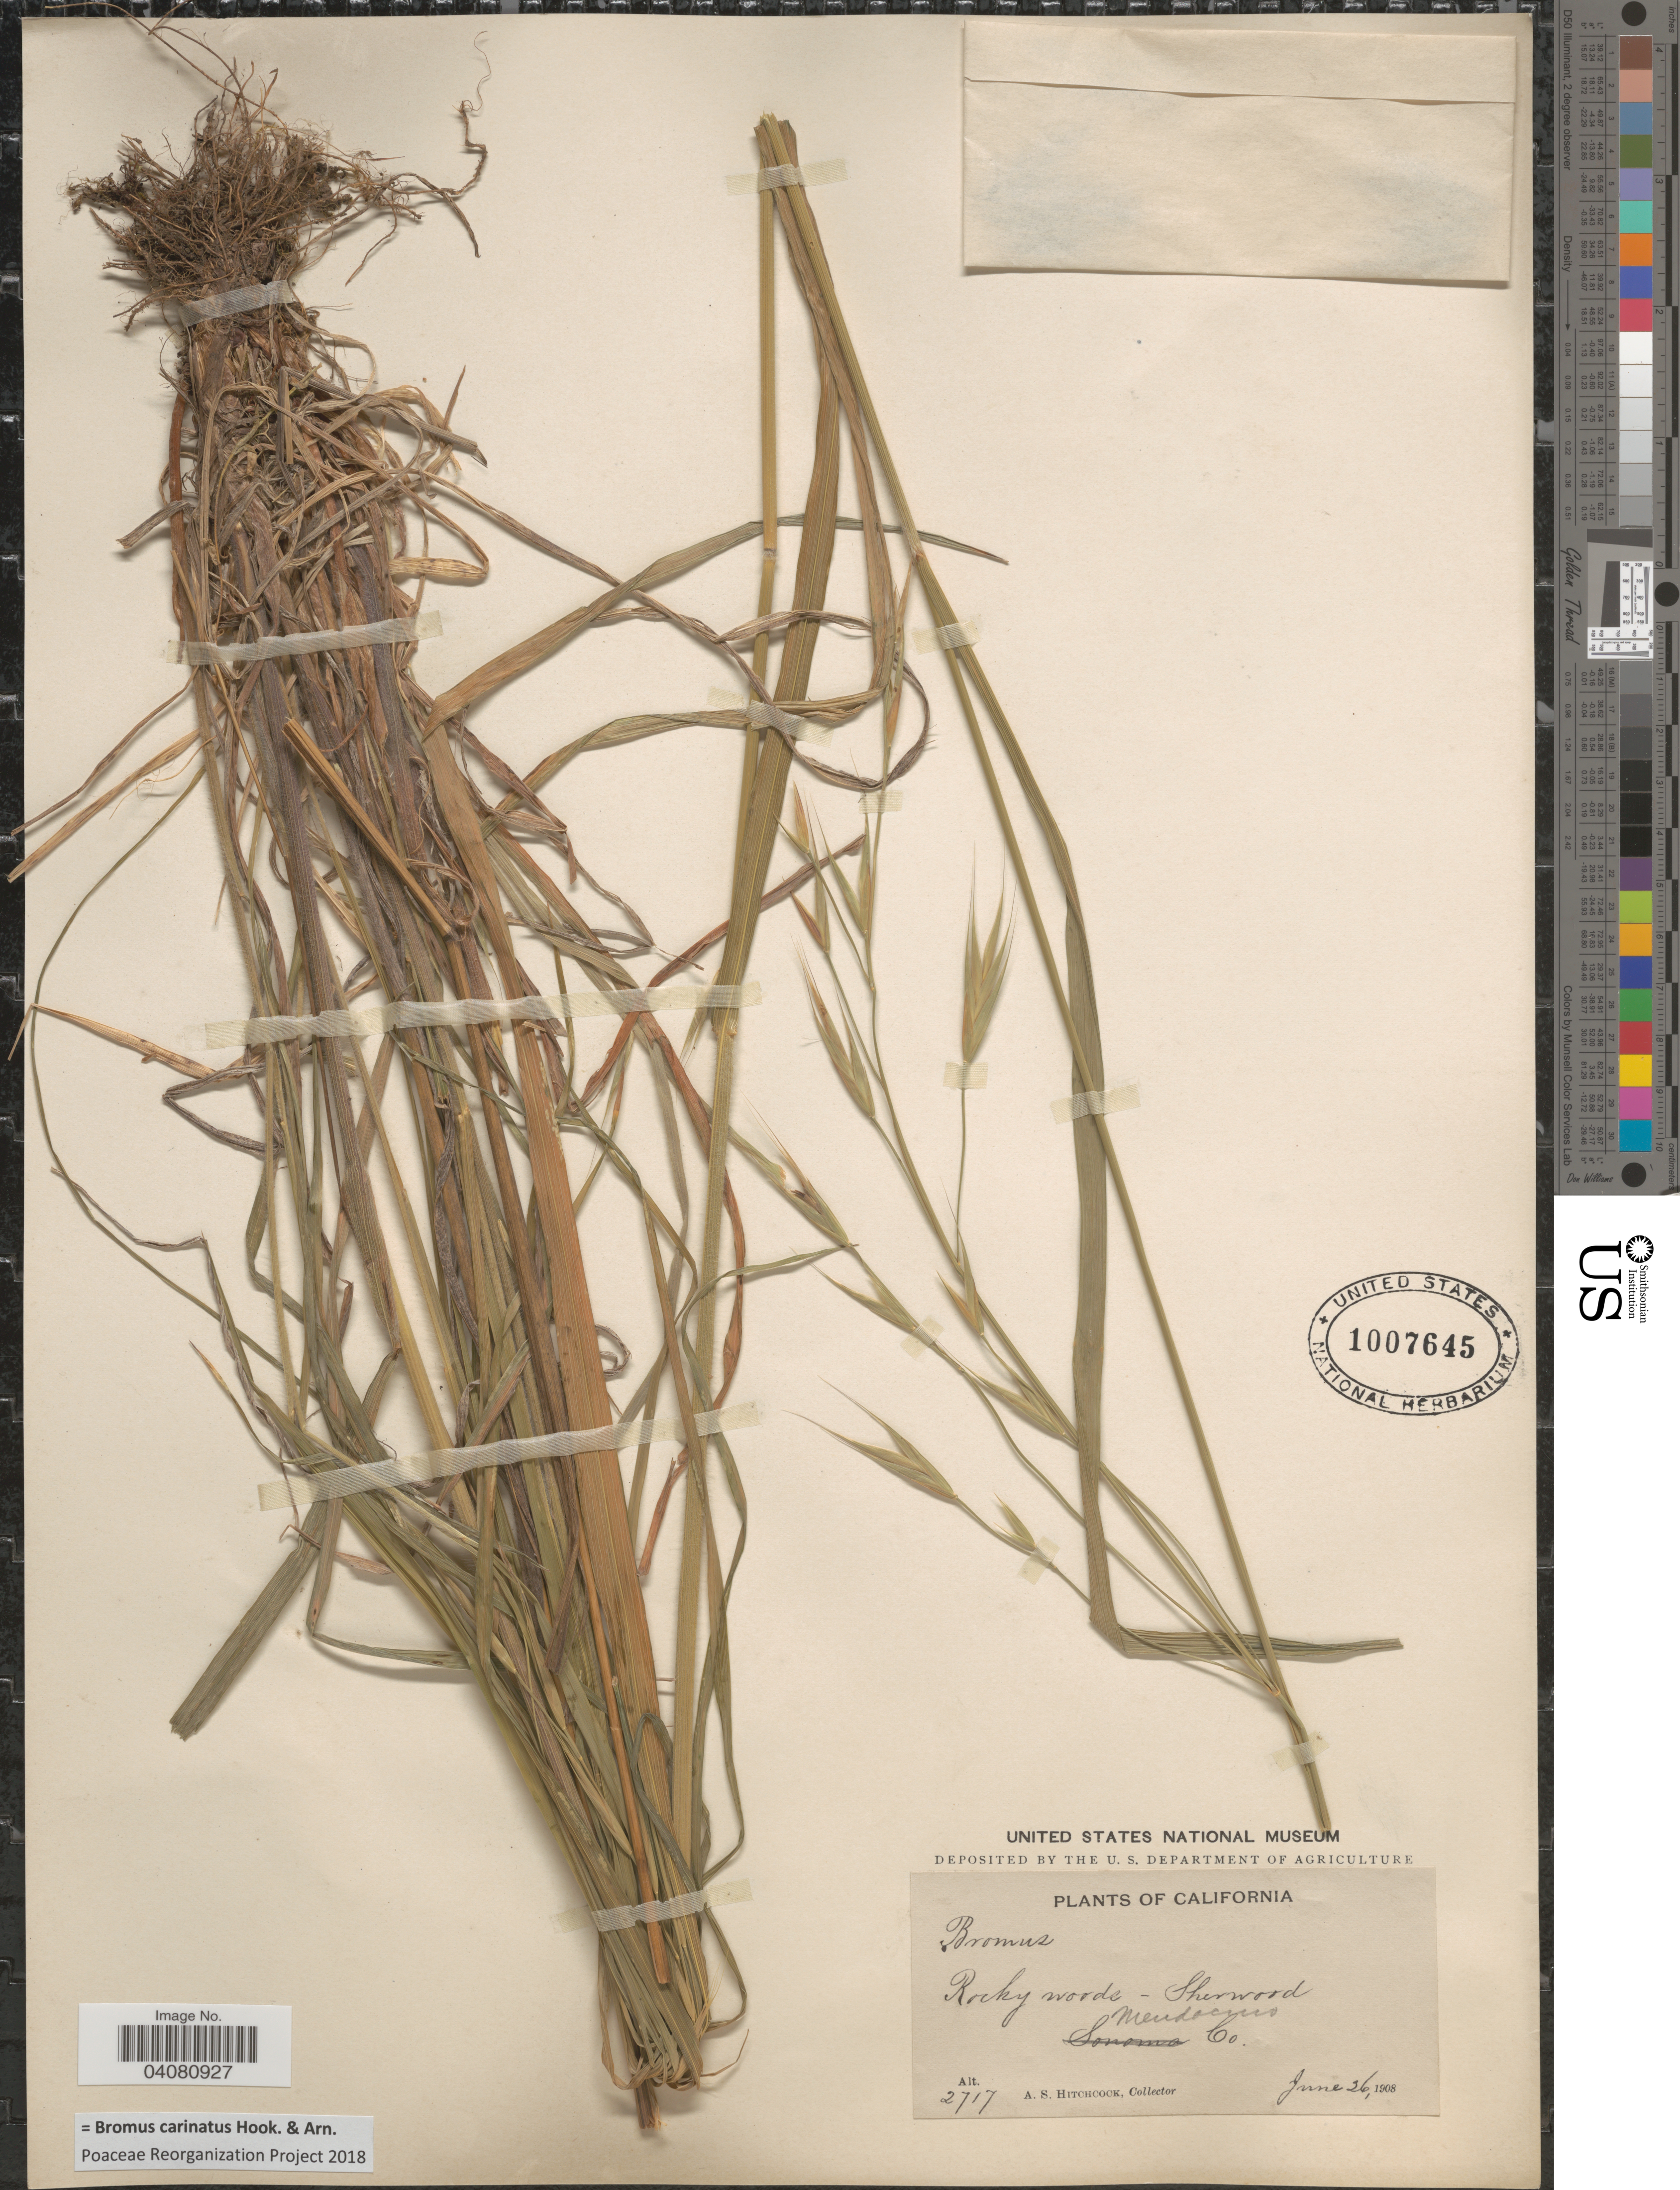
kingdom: Plantae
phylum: Tracheophyta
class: Liliopsida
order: Poales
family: Poaceae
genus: Bromus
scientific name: Bromus carinatus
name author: Hook. & Arn.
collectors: A. S. Hitchcock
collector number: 2717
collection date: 1908-06-26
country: United States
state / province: California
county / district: Mendocino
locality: Rocky woods - Sherwood. Mendocino Co.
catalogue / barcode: US 1007645